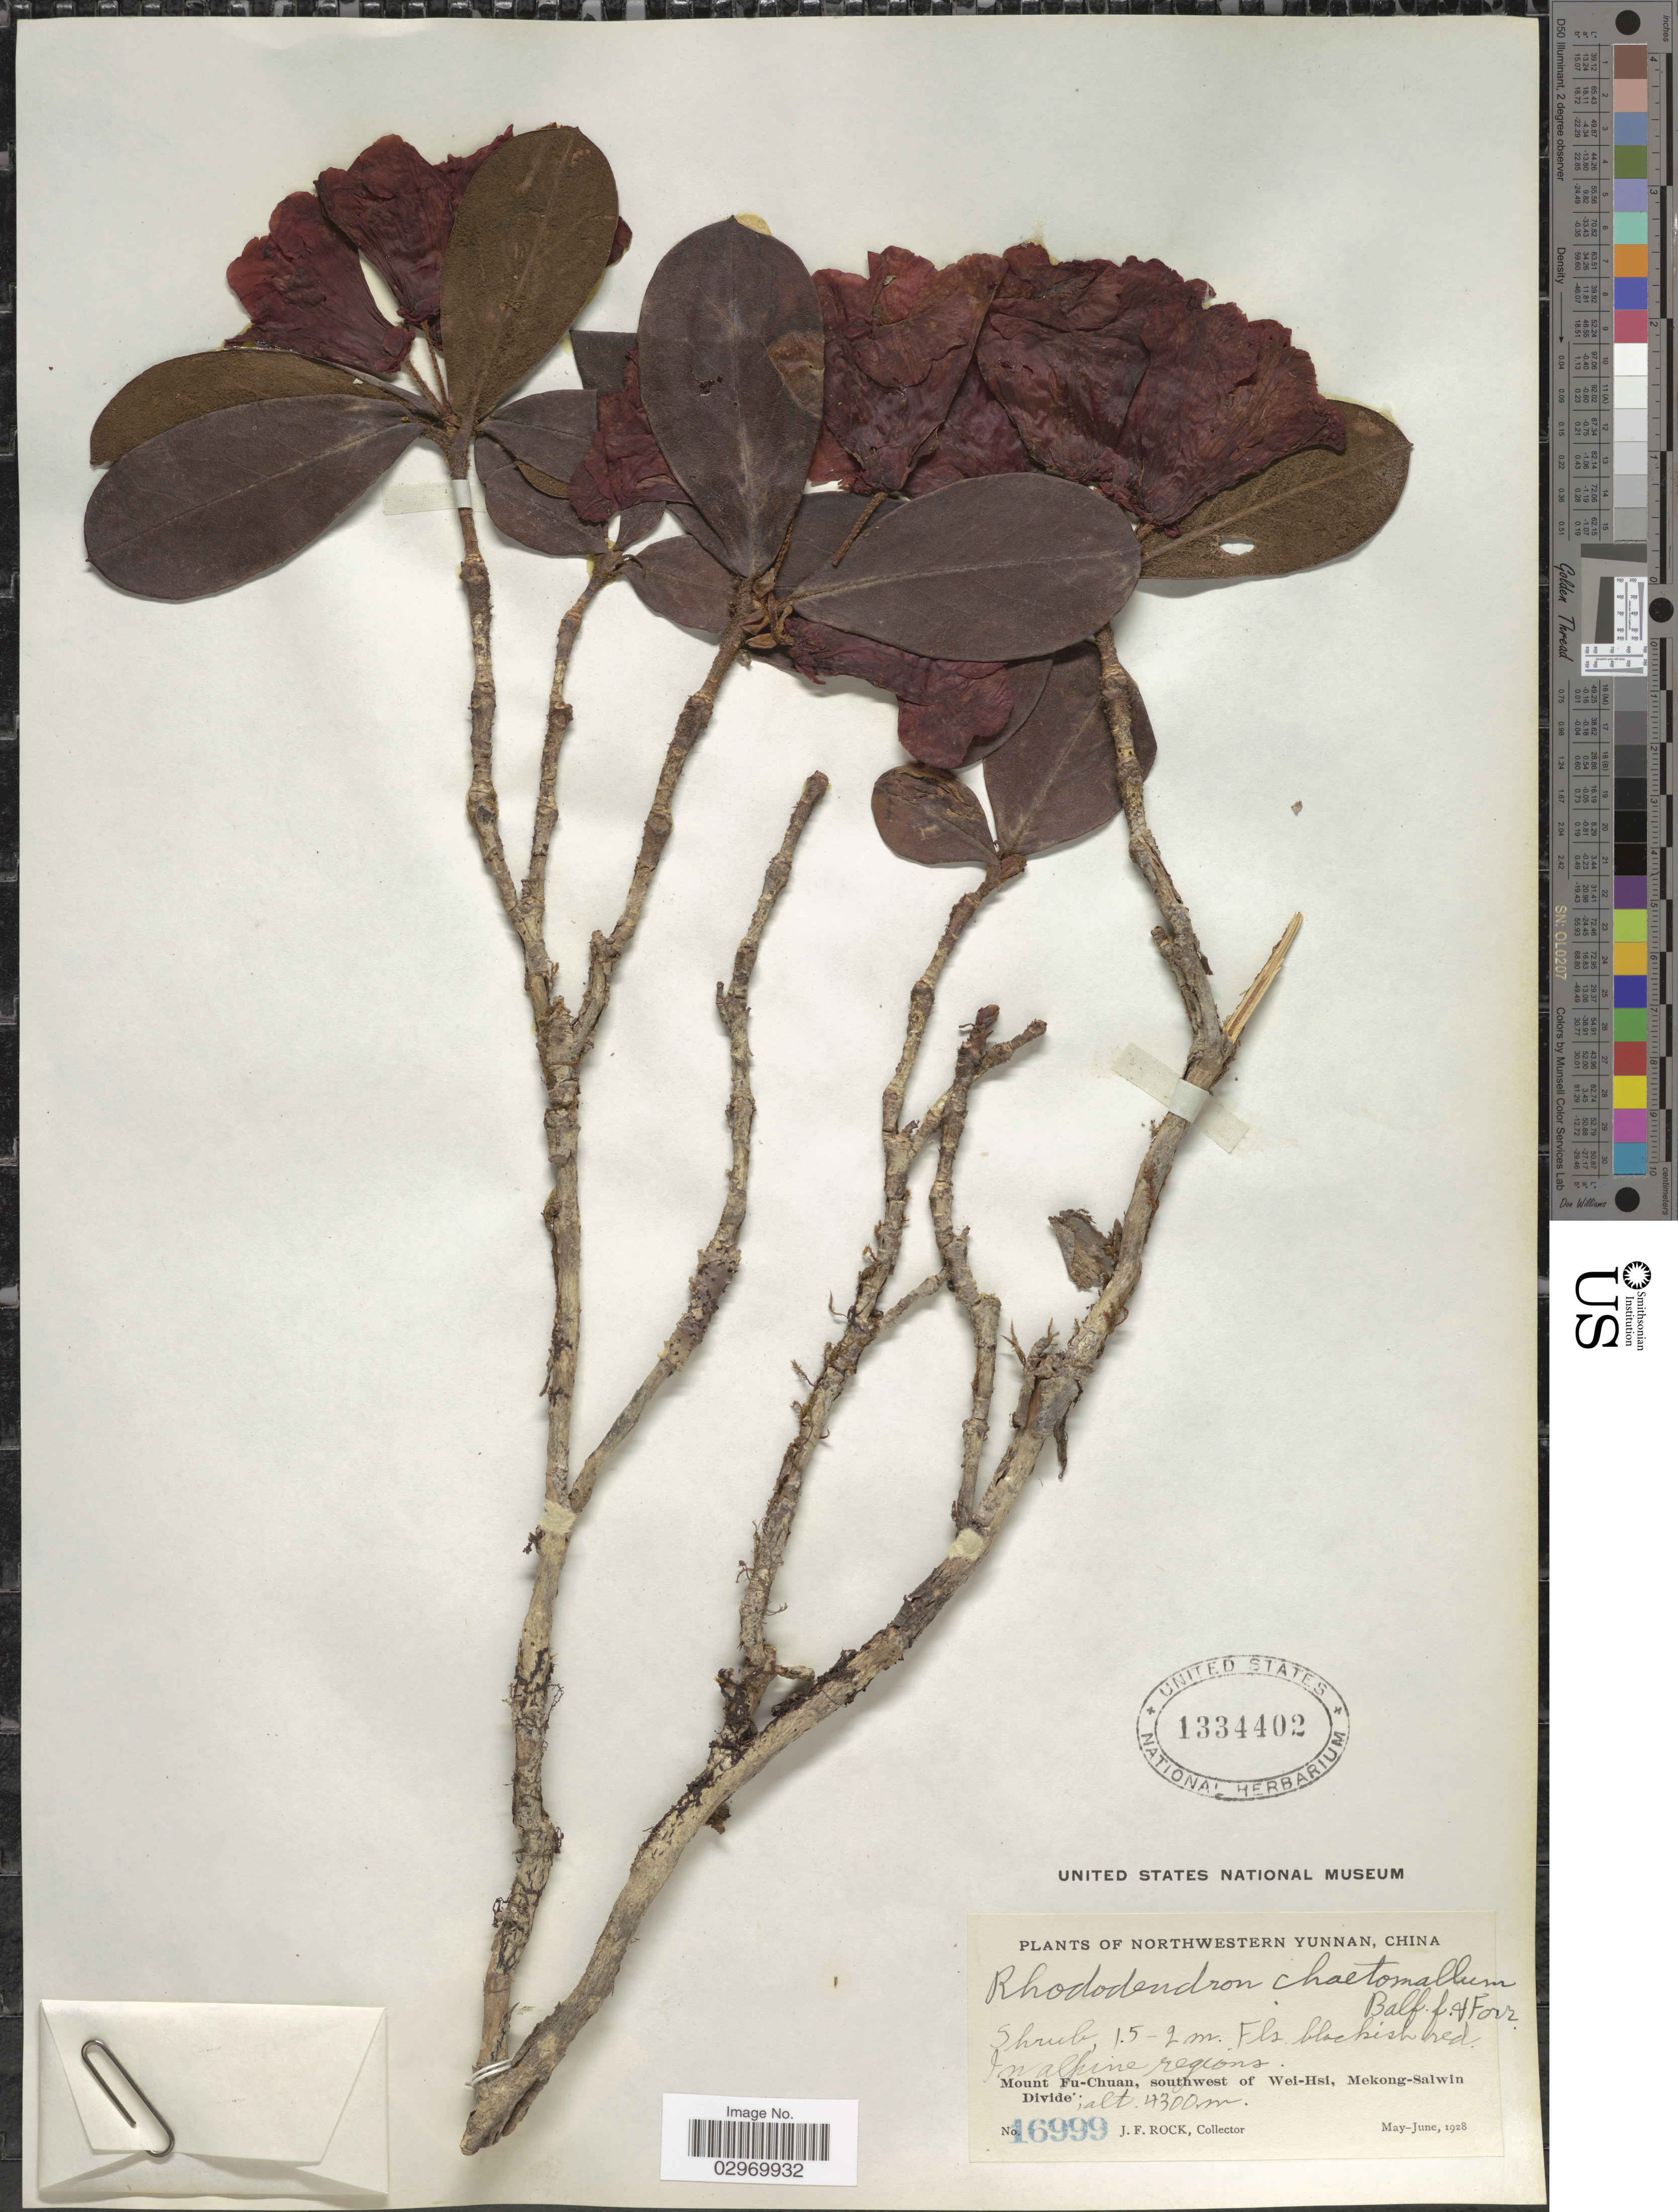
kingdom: Plantae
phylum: Tracheophyta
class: Magnoliopsida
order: Ericales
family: Ericaceae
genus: Rhododendron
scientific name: Rhododendron chaetomallum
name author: Balf. f. & Forrest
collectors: J. Rock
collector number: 16999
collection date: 1928-05/1928-06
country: China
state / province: Yunnan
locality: Northwestern Yunnan. In Alpine region. Mount Fu-Chuan, southwest of Wei-Hsi, Mekong-Salwin Divide.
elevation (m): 4300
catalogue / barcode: US 1334402